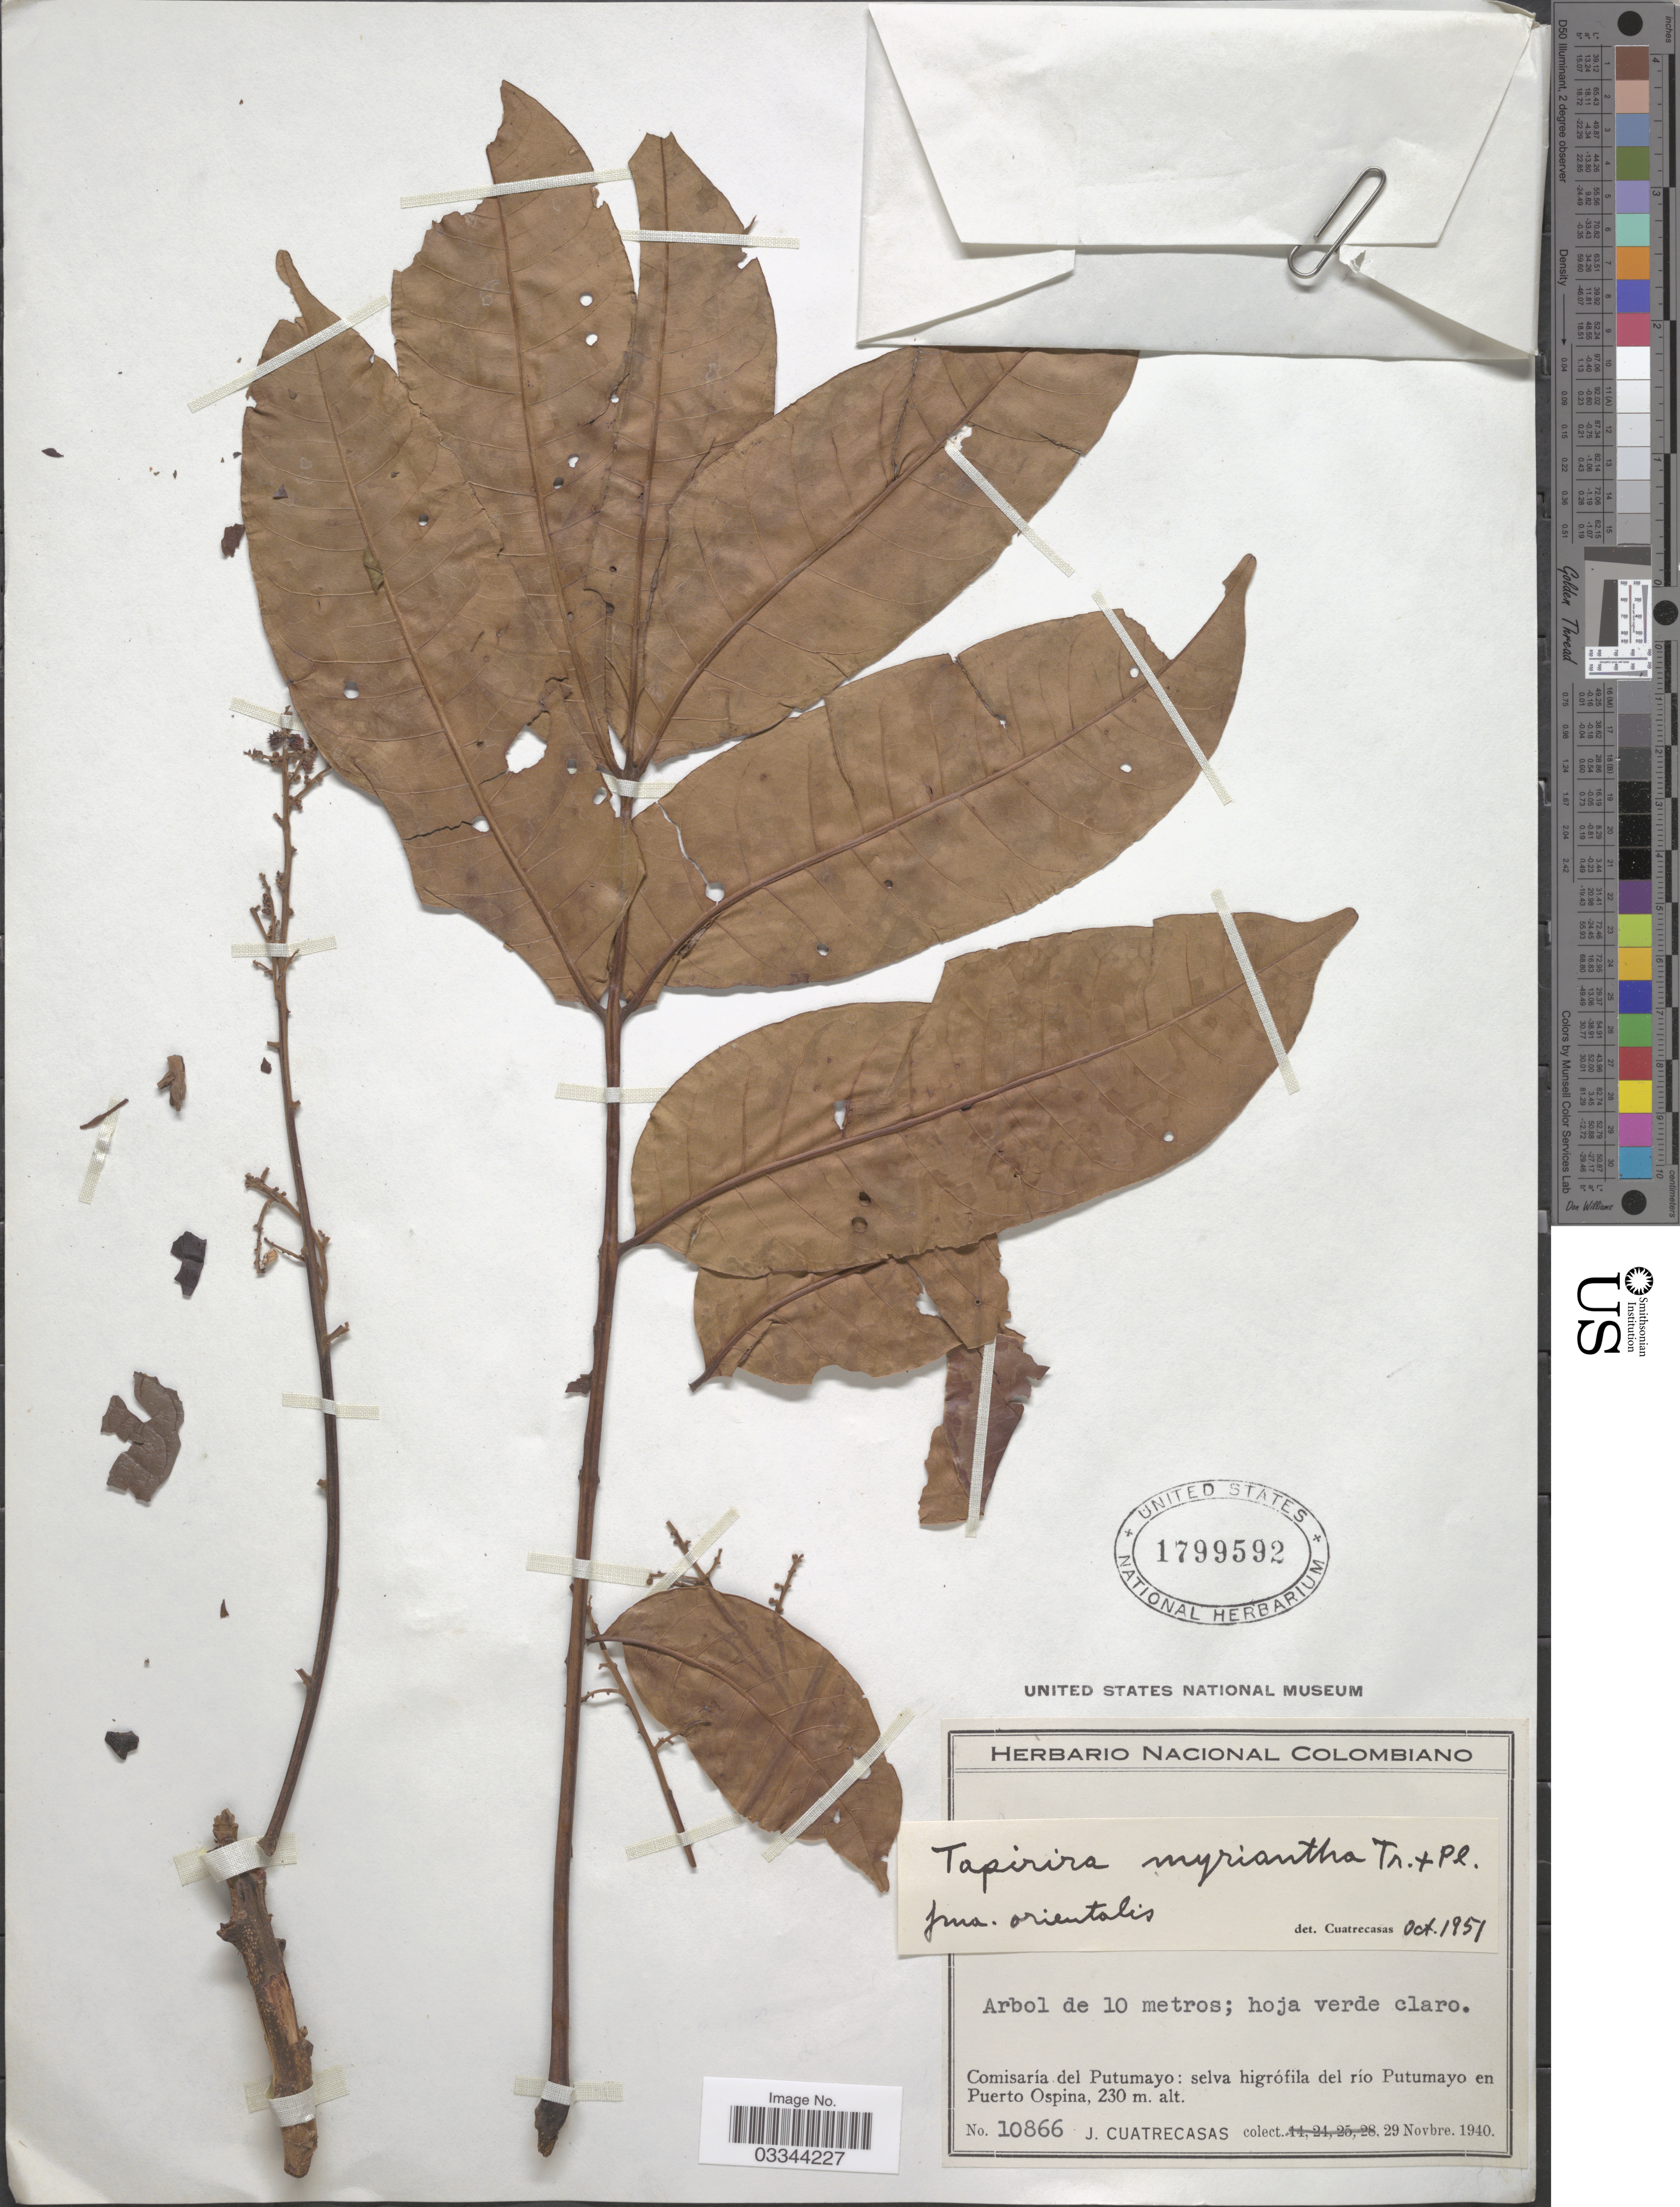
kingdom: Plantae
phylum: Tracheophyta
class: Magnoliopsida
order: Sapindales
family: Anacardiaceae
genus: Tapirira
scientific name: Tapirira myriantha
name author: Triana & Planch.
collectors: J. Cuatrecasas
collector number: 10866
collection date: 1940-11-29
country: Colombia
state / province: Putumayo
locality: Comisaría del Putumayo: selva higrófila del río Putumayo en Puerto Ospina.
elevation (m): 230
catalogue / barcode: US 1799592